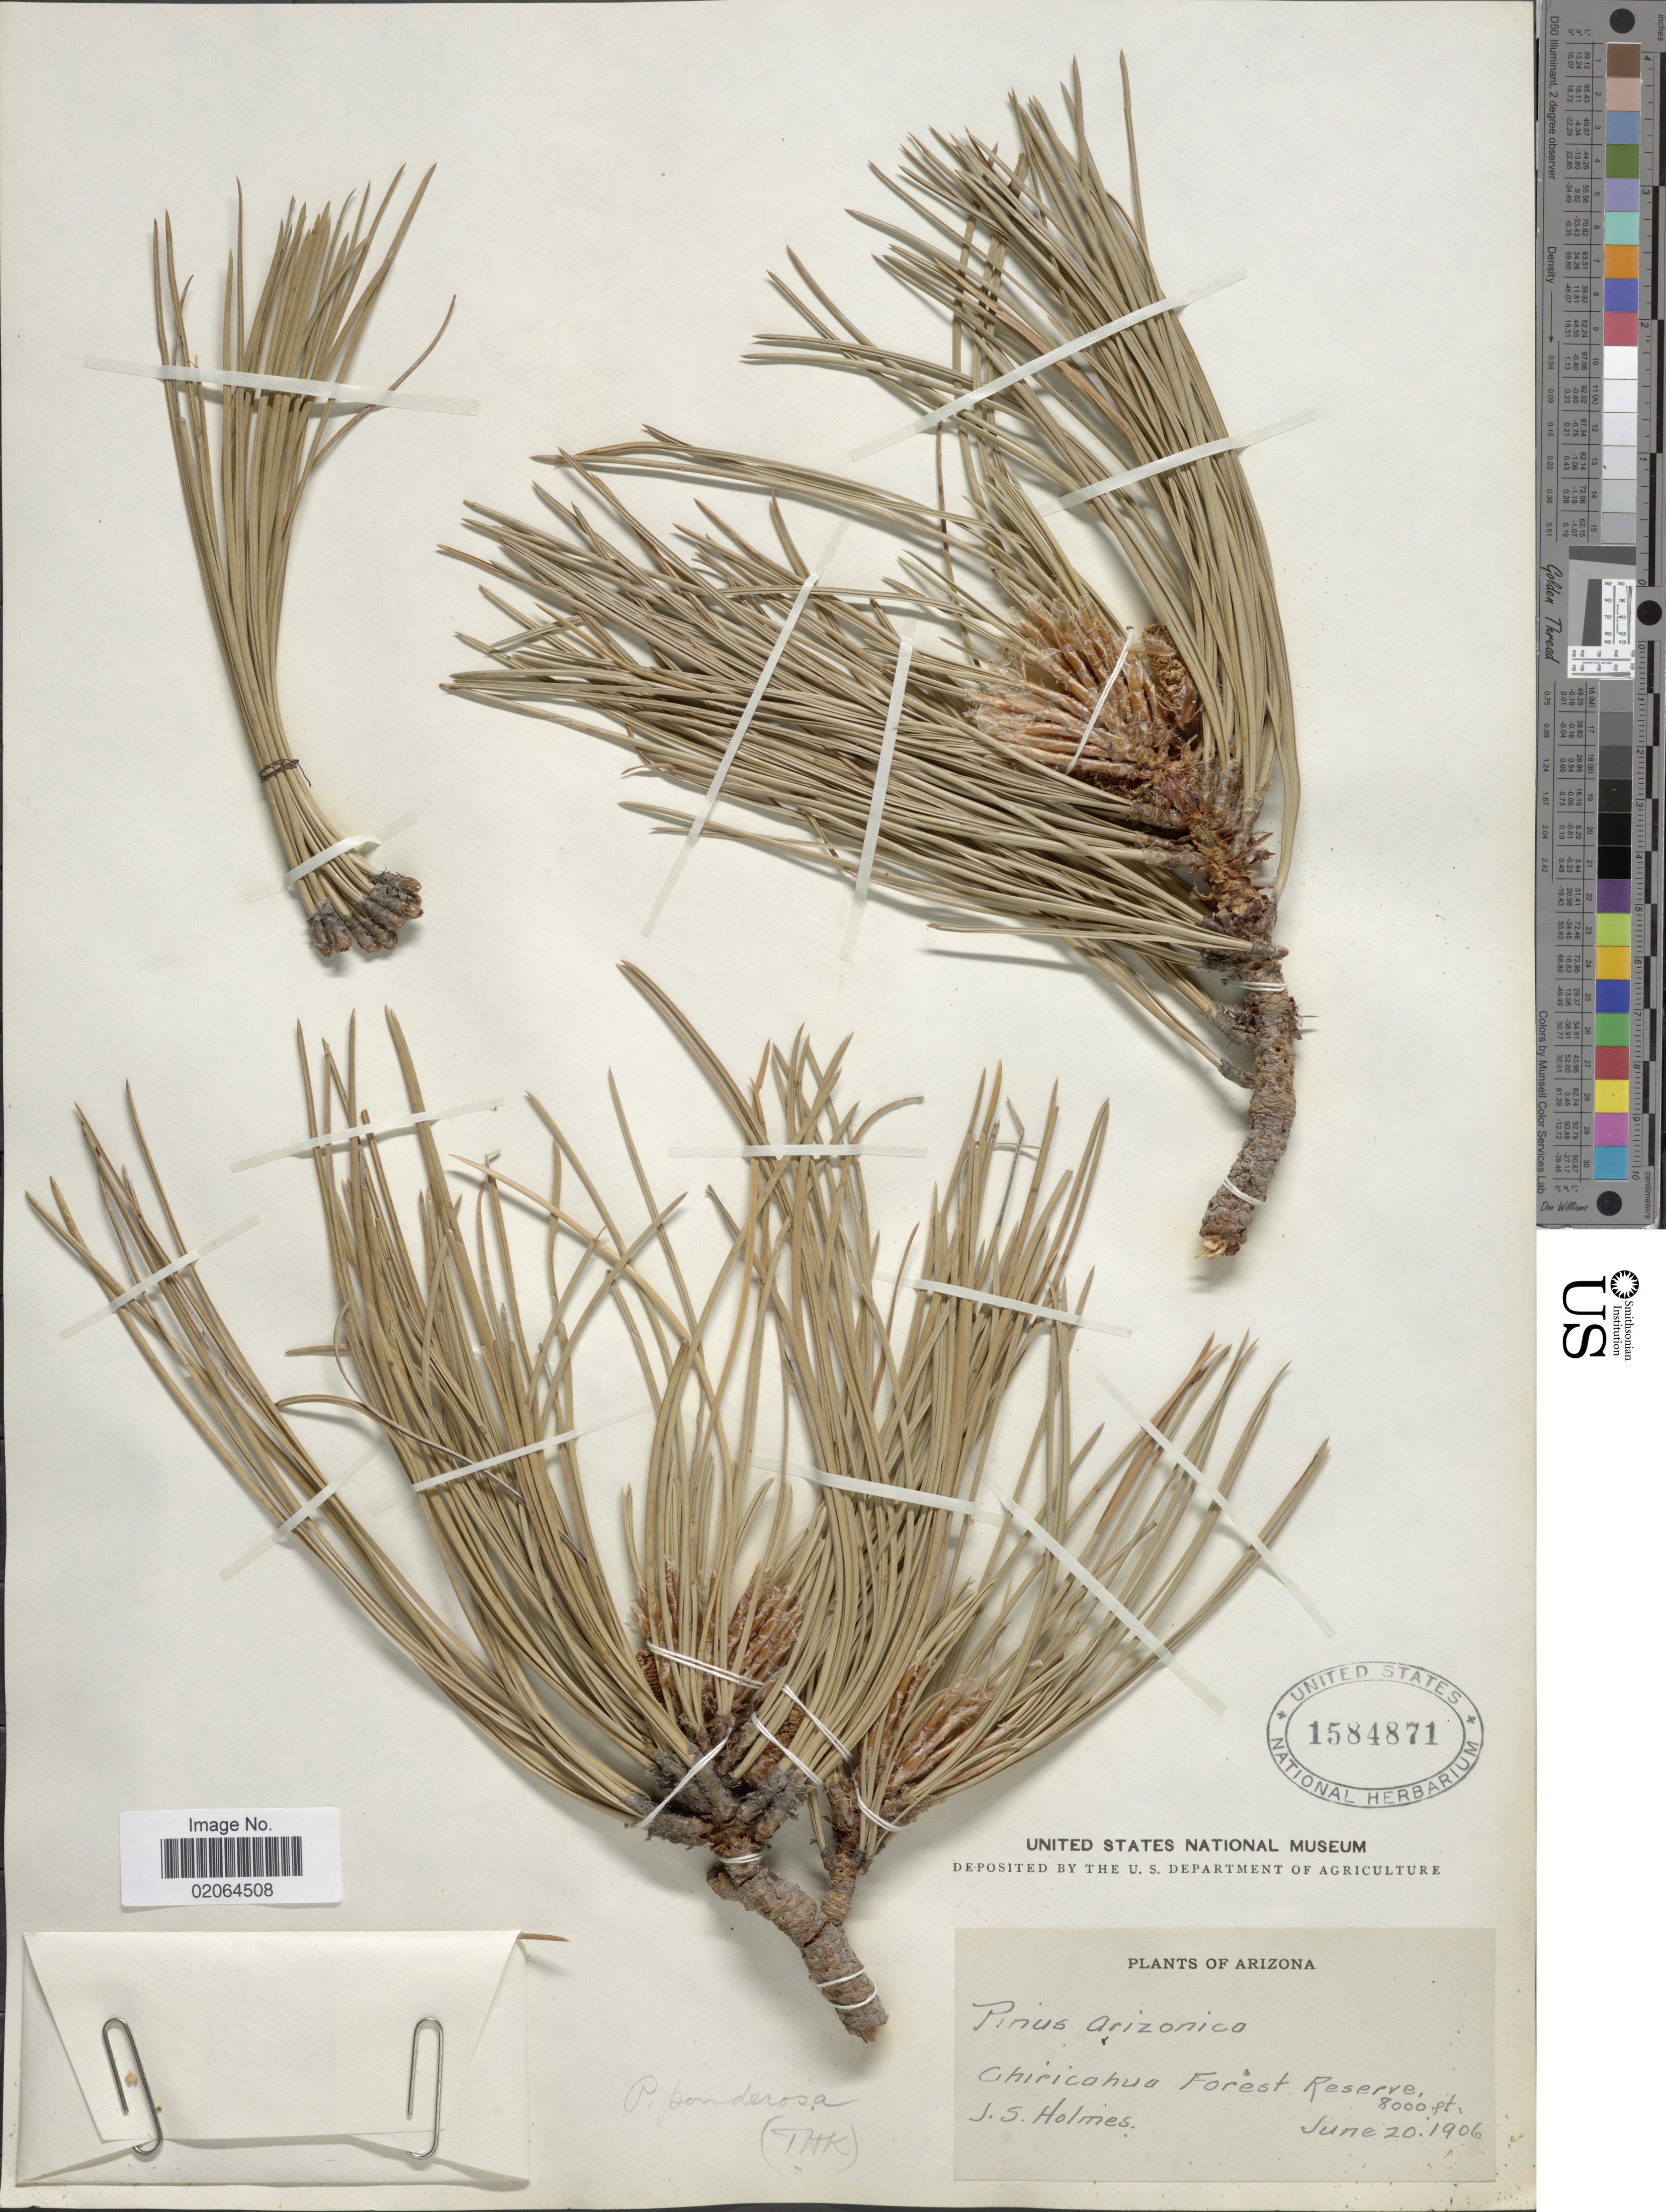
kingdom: Plantae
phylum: Tracheophyta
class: Pinopsida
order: Pinales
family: Pinaceae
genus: Pinus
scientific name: Pinus ponderosa var. scopulorum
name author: Engelm.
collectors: J. Holmes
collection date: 1906-06-20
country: United States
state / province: Arizona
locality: Arizona. Chiricahua Forest Reserve.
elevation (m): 2438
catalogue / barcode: US 1584871